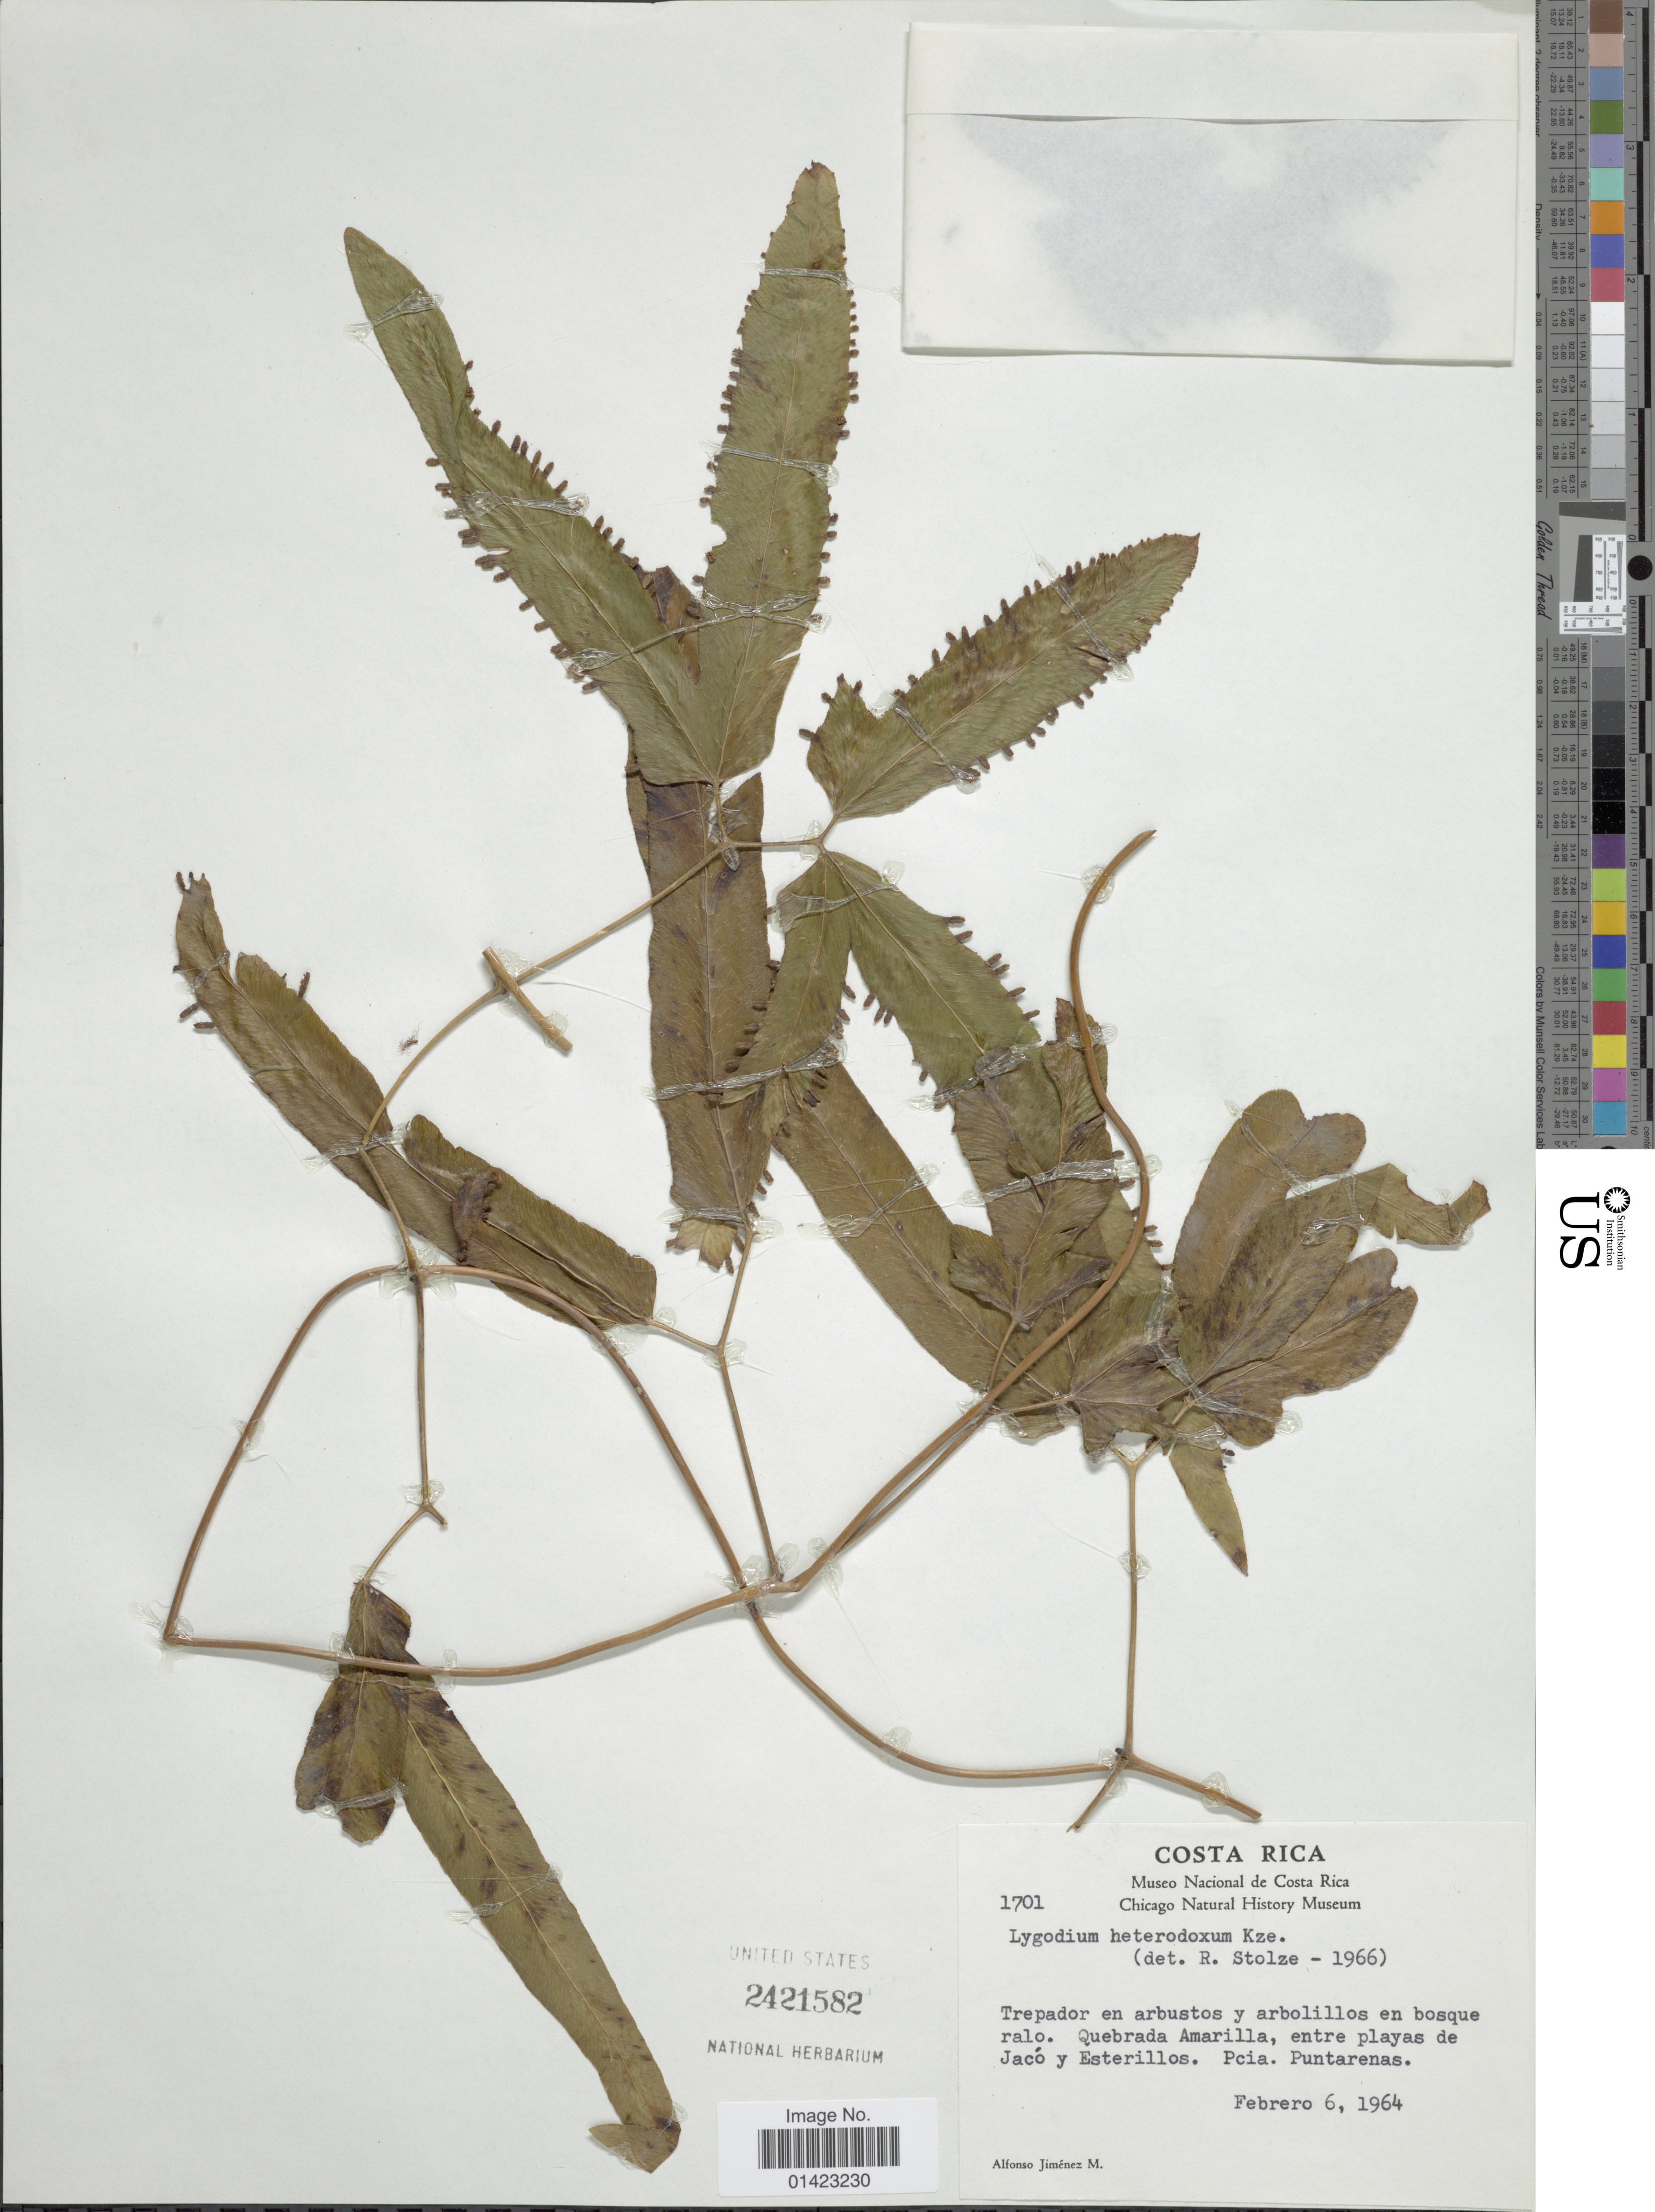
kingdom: Plantae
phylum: Tracheophyta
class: Polypodiopsida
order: Schizaeales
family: Lygodiaceae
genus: Lygodium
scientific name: Lygodium heterodoxum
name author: Kunze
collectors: A. Jiménez M.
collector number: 1701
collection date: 1964-02-06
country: Costa Rica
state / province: Puntarenas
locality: Quebrada Amarilla, entre playas de Jacó y Esterillos, Pcia Puntarenas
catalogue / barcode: US 2421582